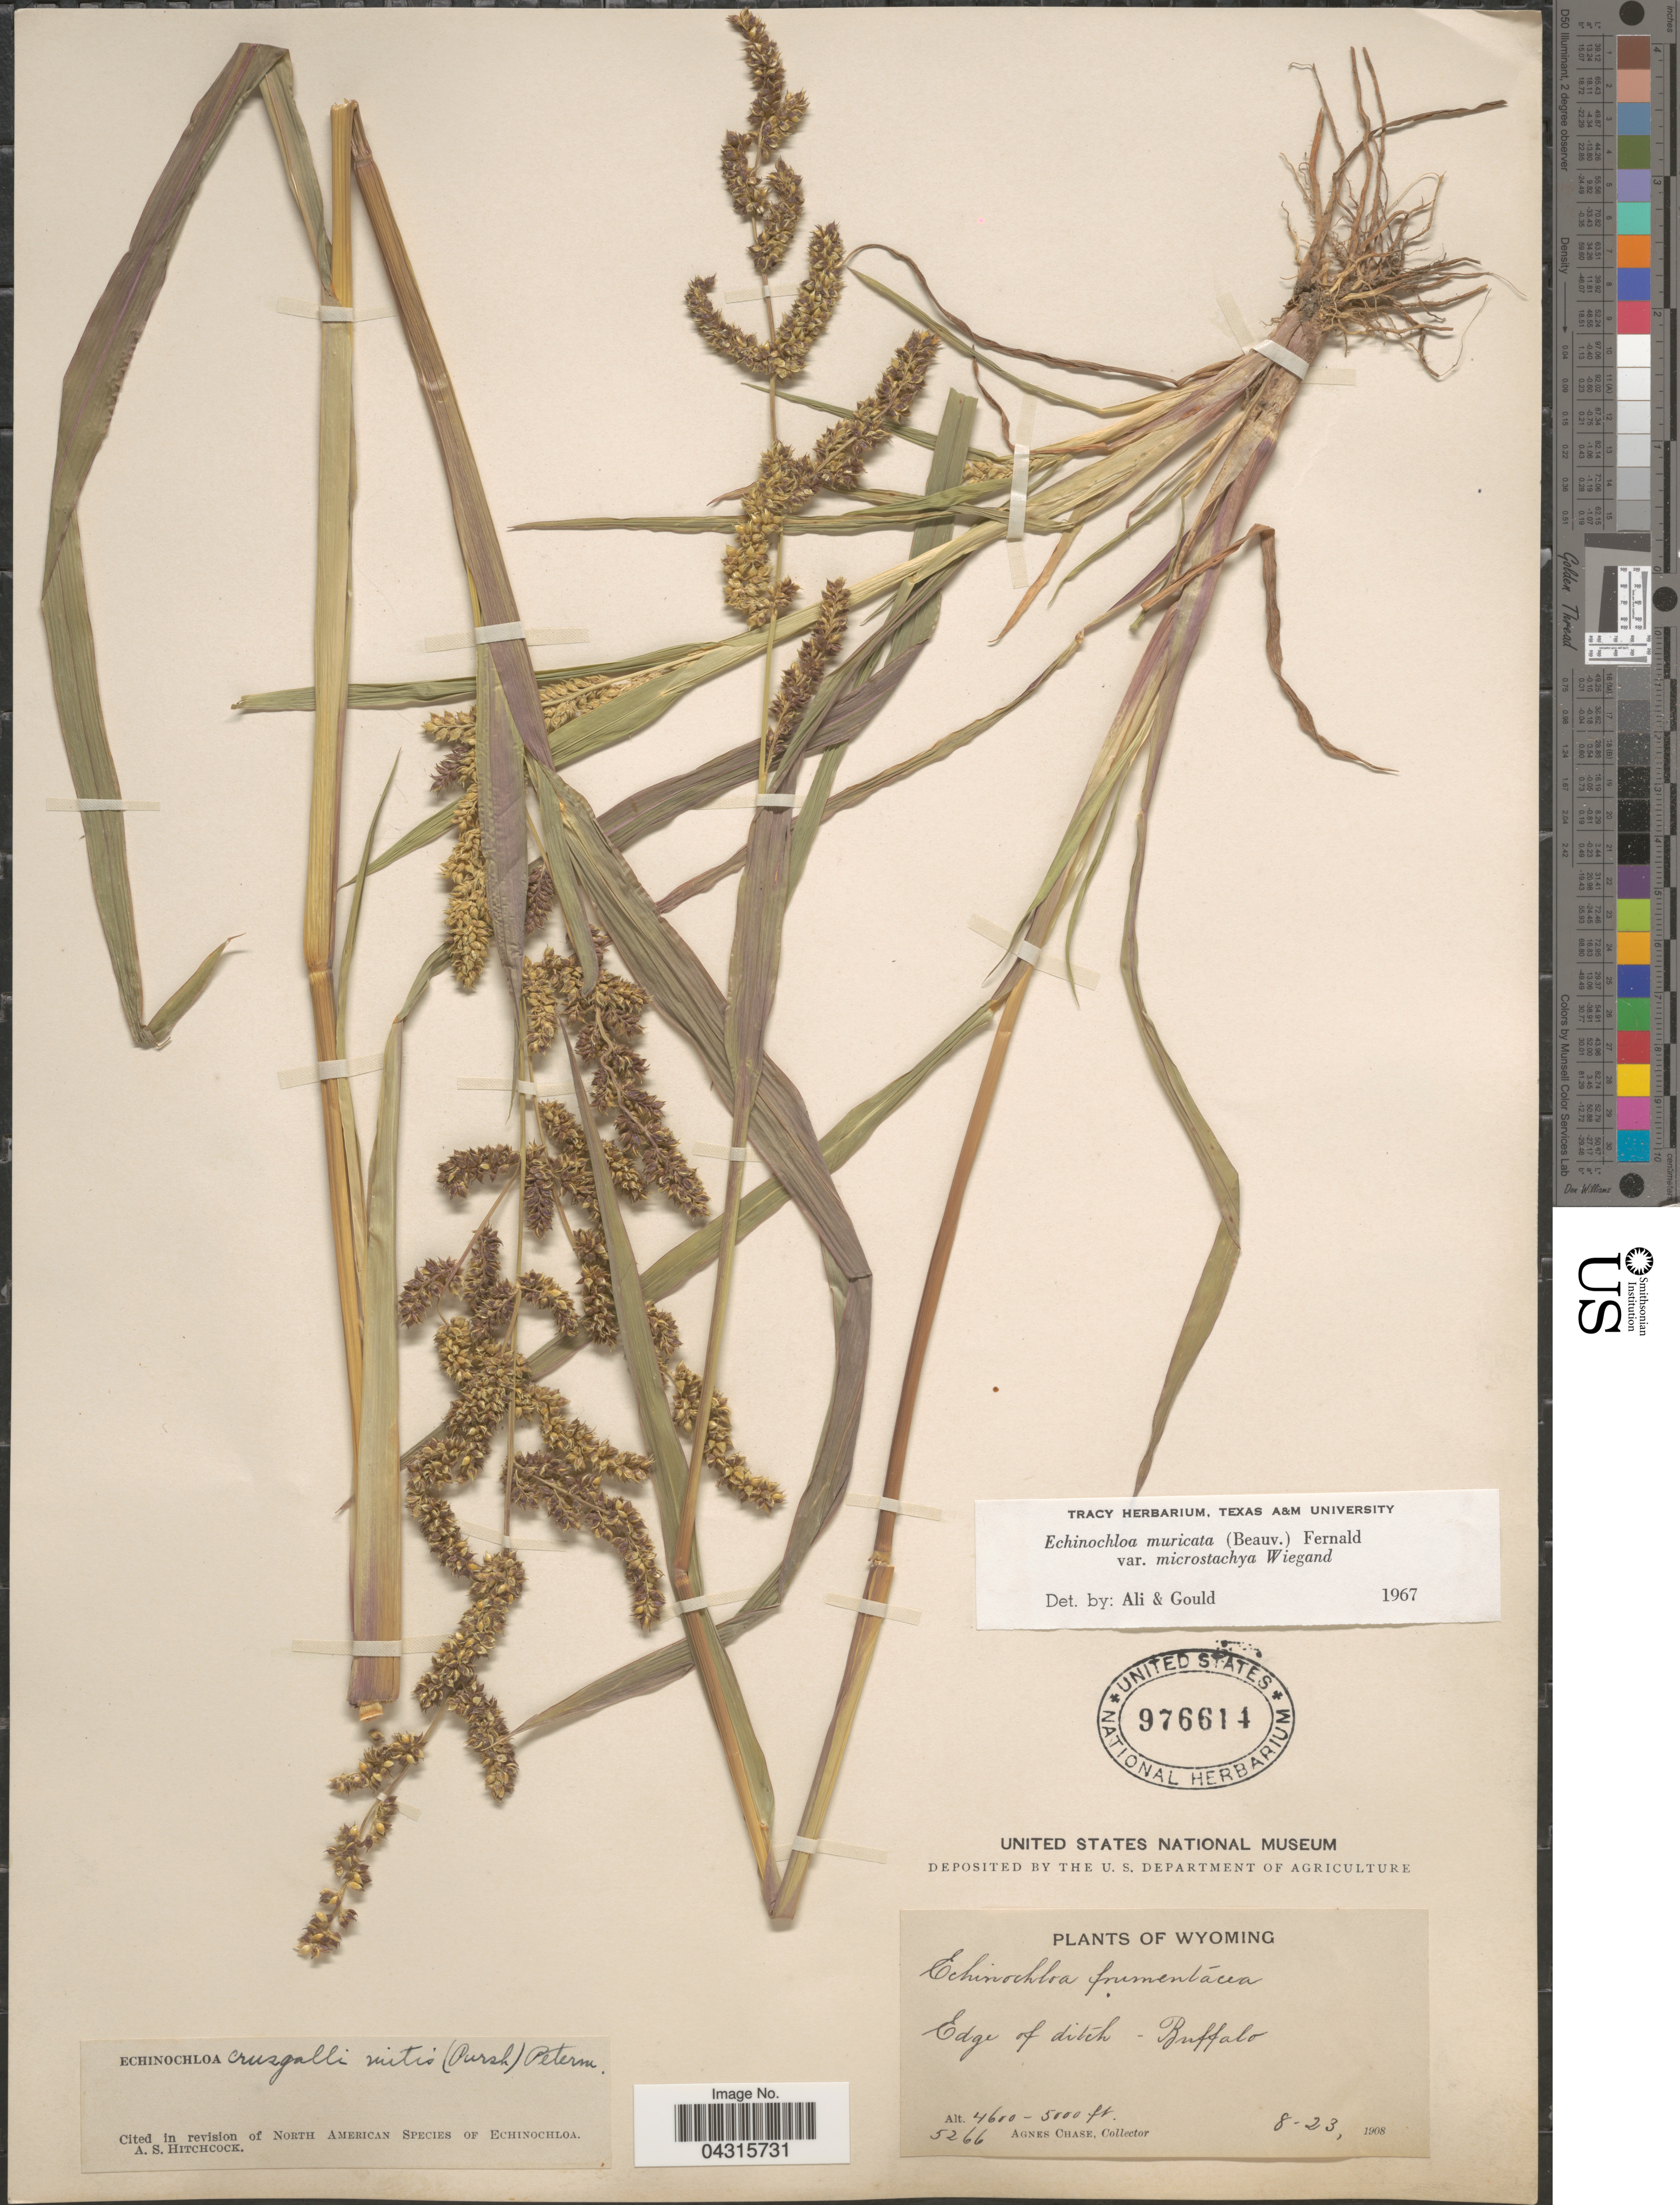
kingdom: Plantae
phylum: Tracheophyta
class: Liliopsida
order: Poales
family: Poaceae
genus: Echinochloa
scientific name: Echinochloa muricata var. microstachya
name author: Wiegand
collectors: A. Chase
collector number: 5266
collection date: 1908-08-23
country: United States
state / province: Wyoming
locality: Edge of ditch - Buffalo.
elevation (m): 1402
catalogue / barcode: US 976614